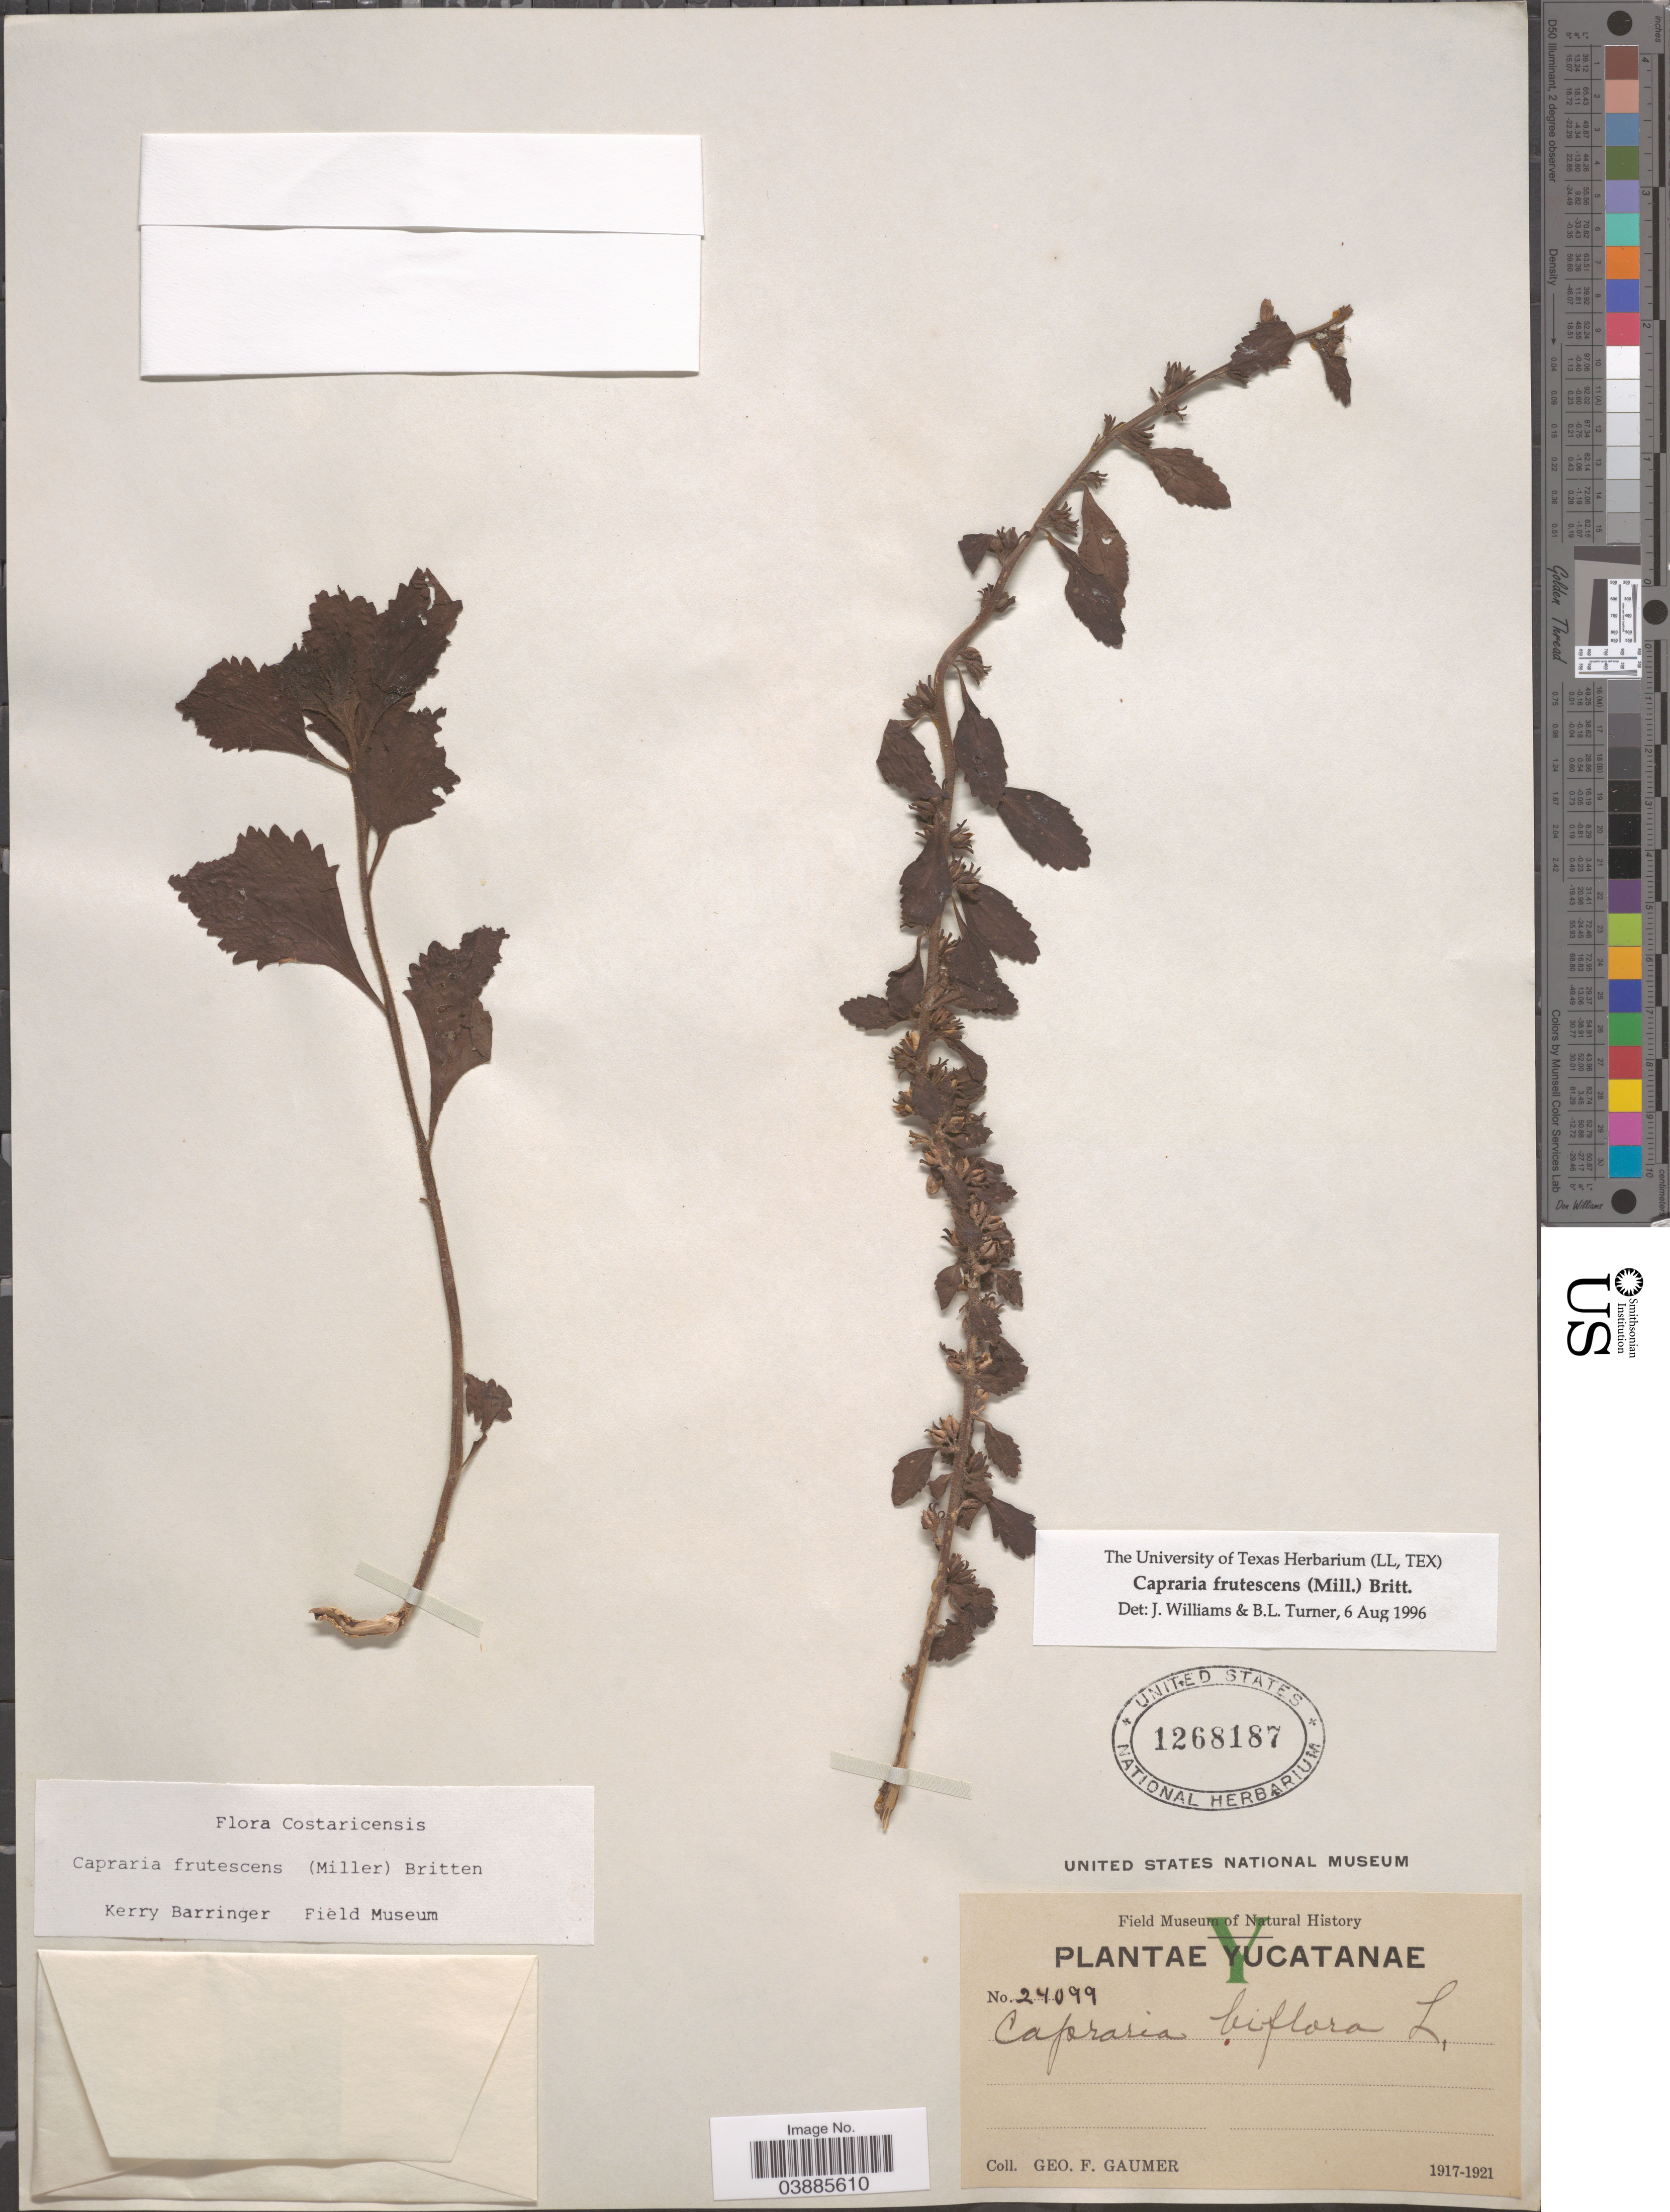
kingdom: Plantae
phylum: Tracheophyta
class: Magnoliopsida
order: Lamiales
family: Scrophulariaceae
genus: Capraria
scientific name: Capraria frutescens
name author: (Mill.) Britton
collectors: G. F. Gaumer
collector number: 24099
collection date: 1917/1921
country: Mexico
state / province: Yucatán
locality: Yucatanae.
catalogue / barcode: US 1268187